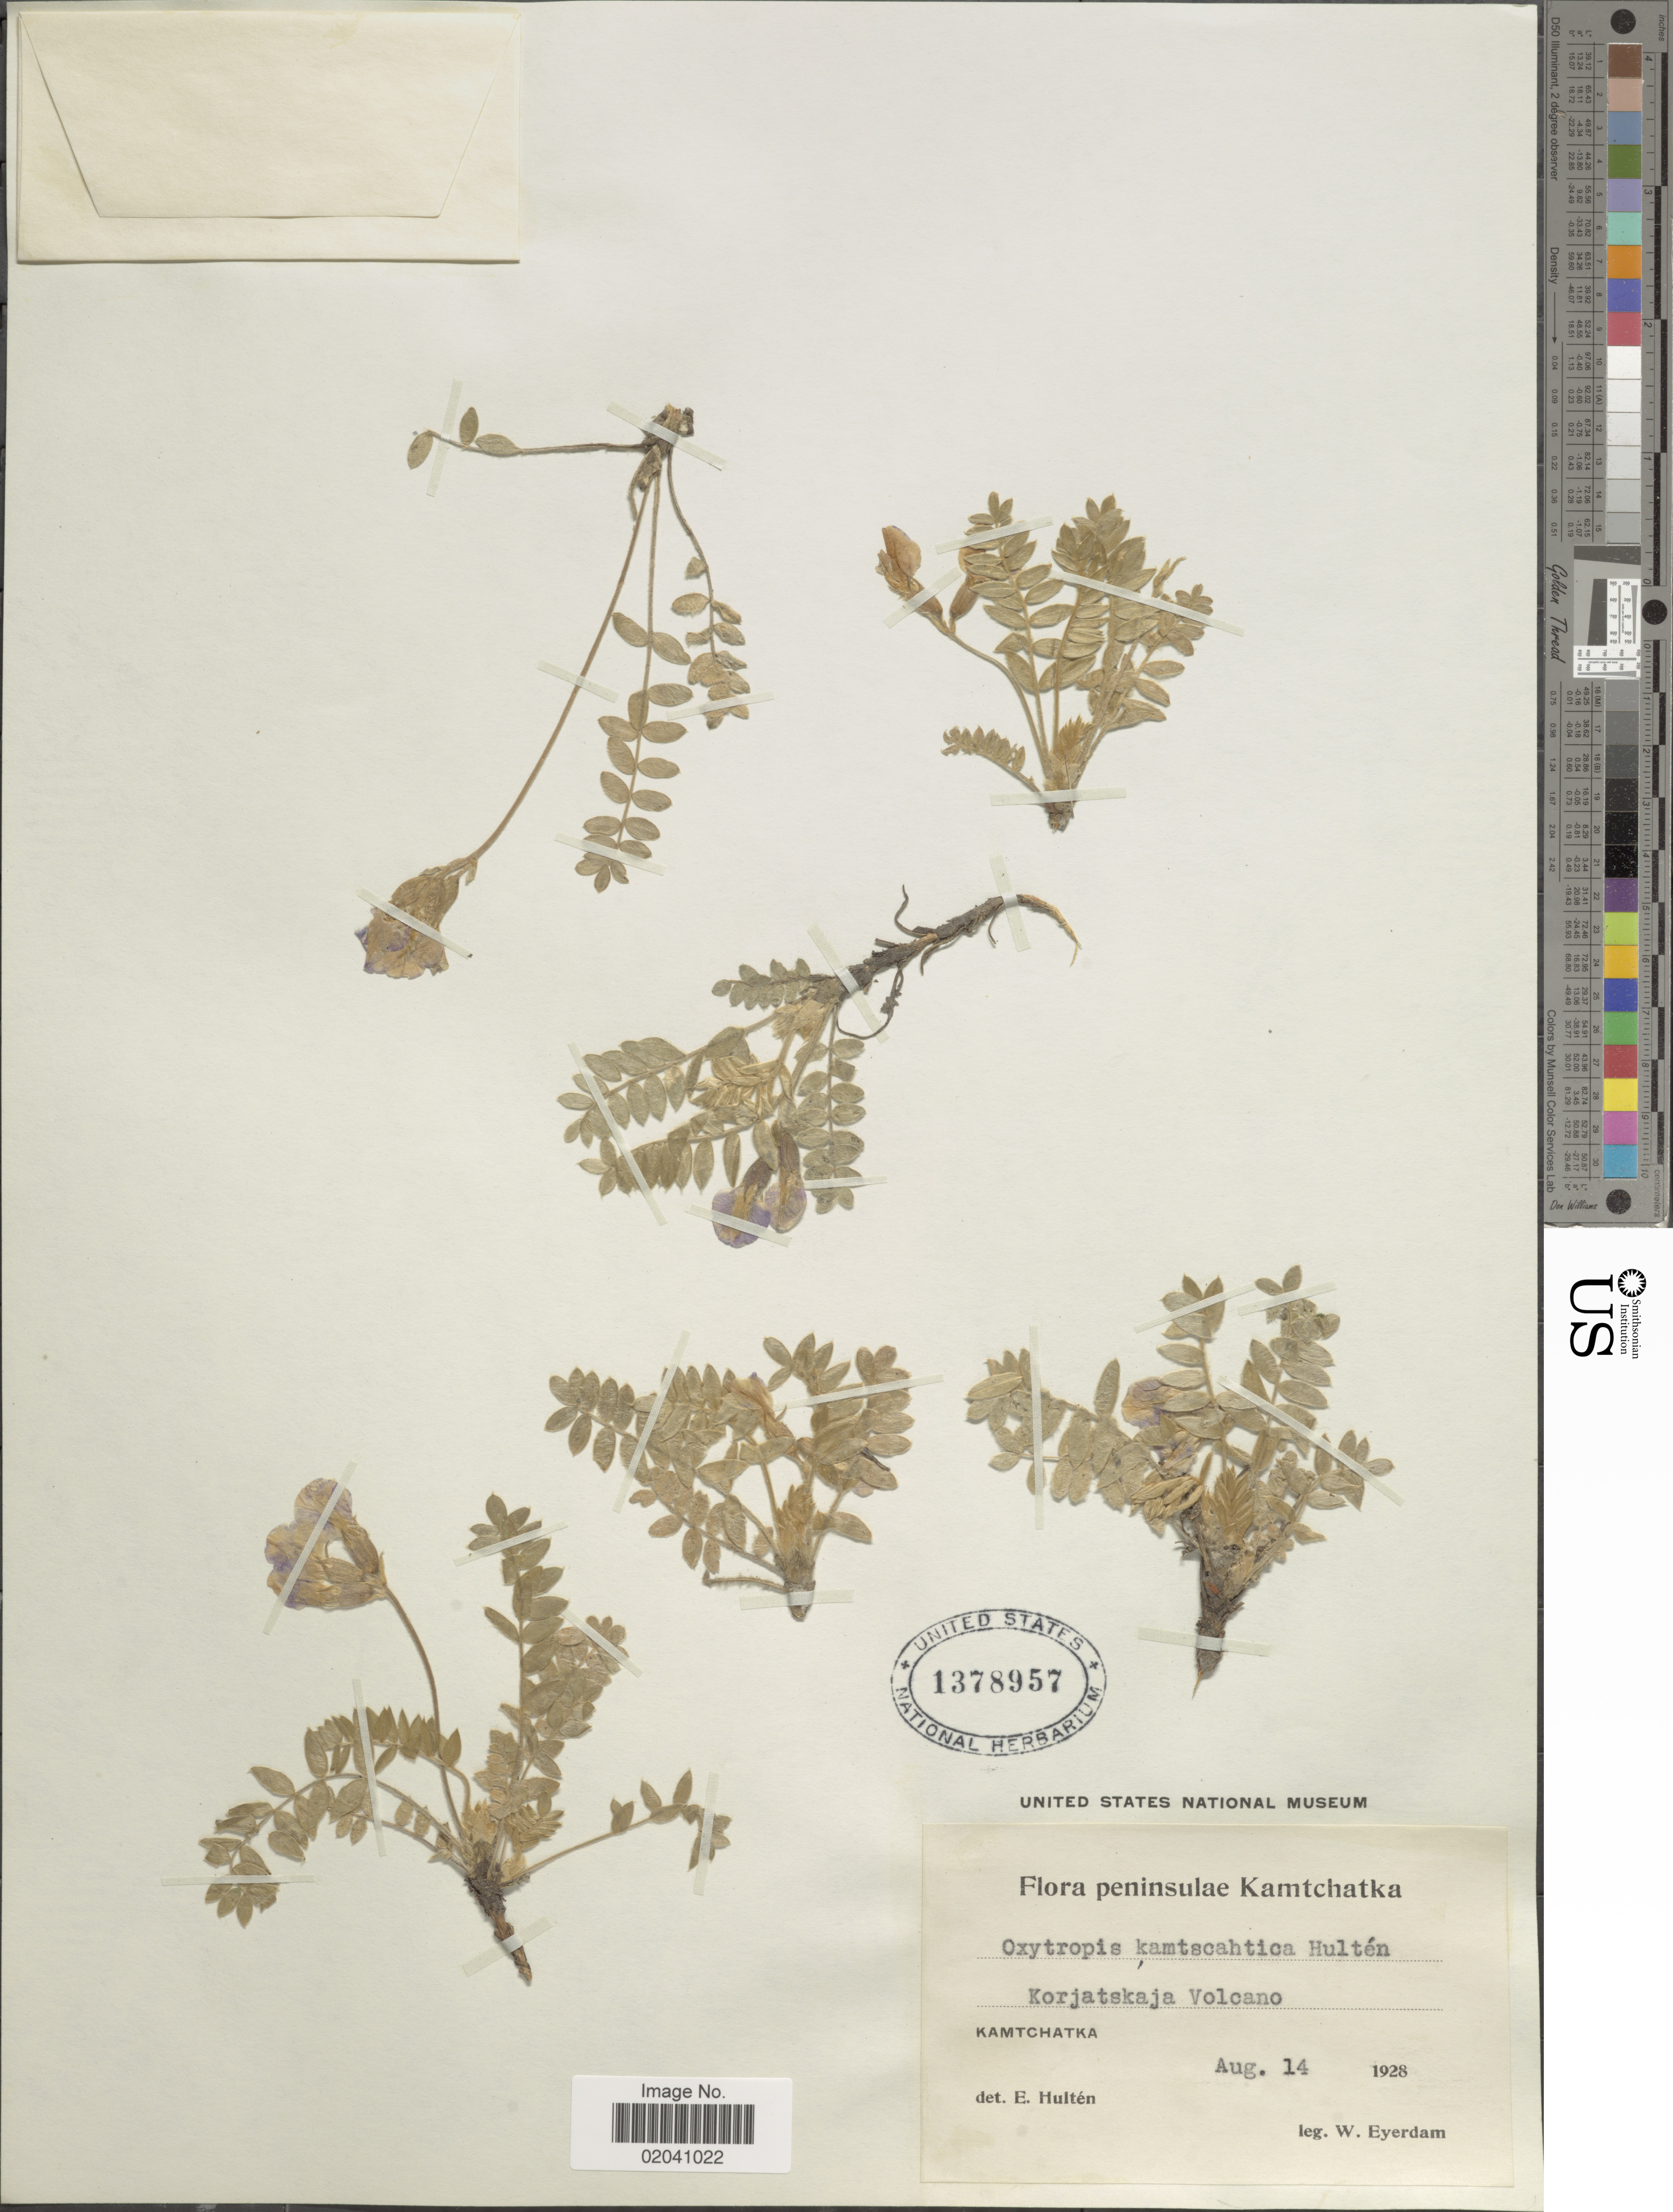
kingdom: Plantae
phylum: Tracheophyta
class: Magnoliopsida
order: Fabales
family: Fabaceae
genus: Oxytropis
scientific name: Oxytropis kamtschatica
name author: Hultén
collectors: W. J. Eyerdam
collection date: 1928-08-14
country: Russian Federation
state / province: Kamchatka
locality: Peninsulae Kamtchatka, Korjatskaja Volcano, Kamtchatka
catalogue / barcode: US 1378957